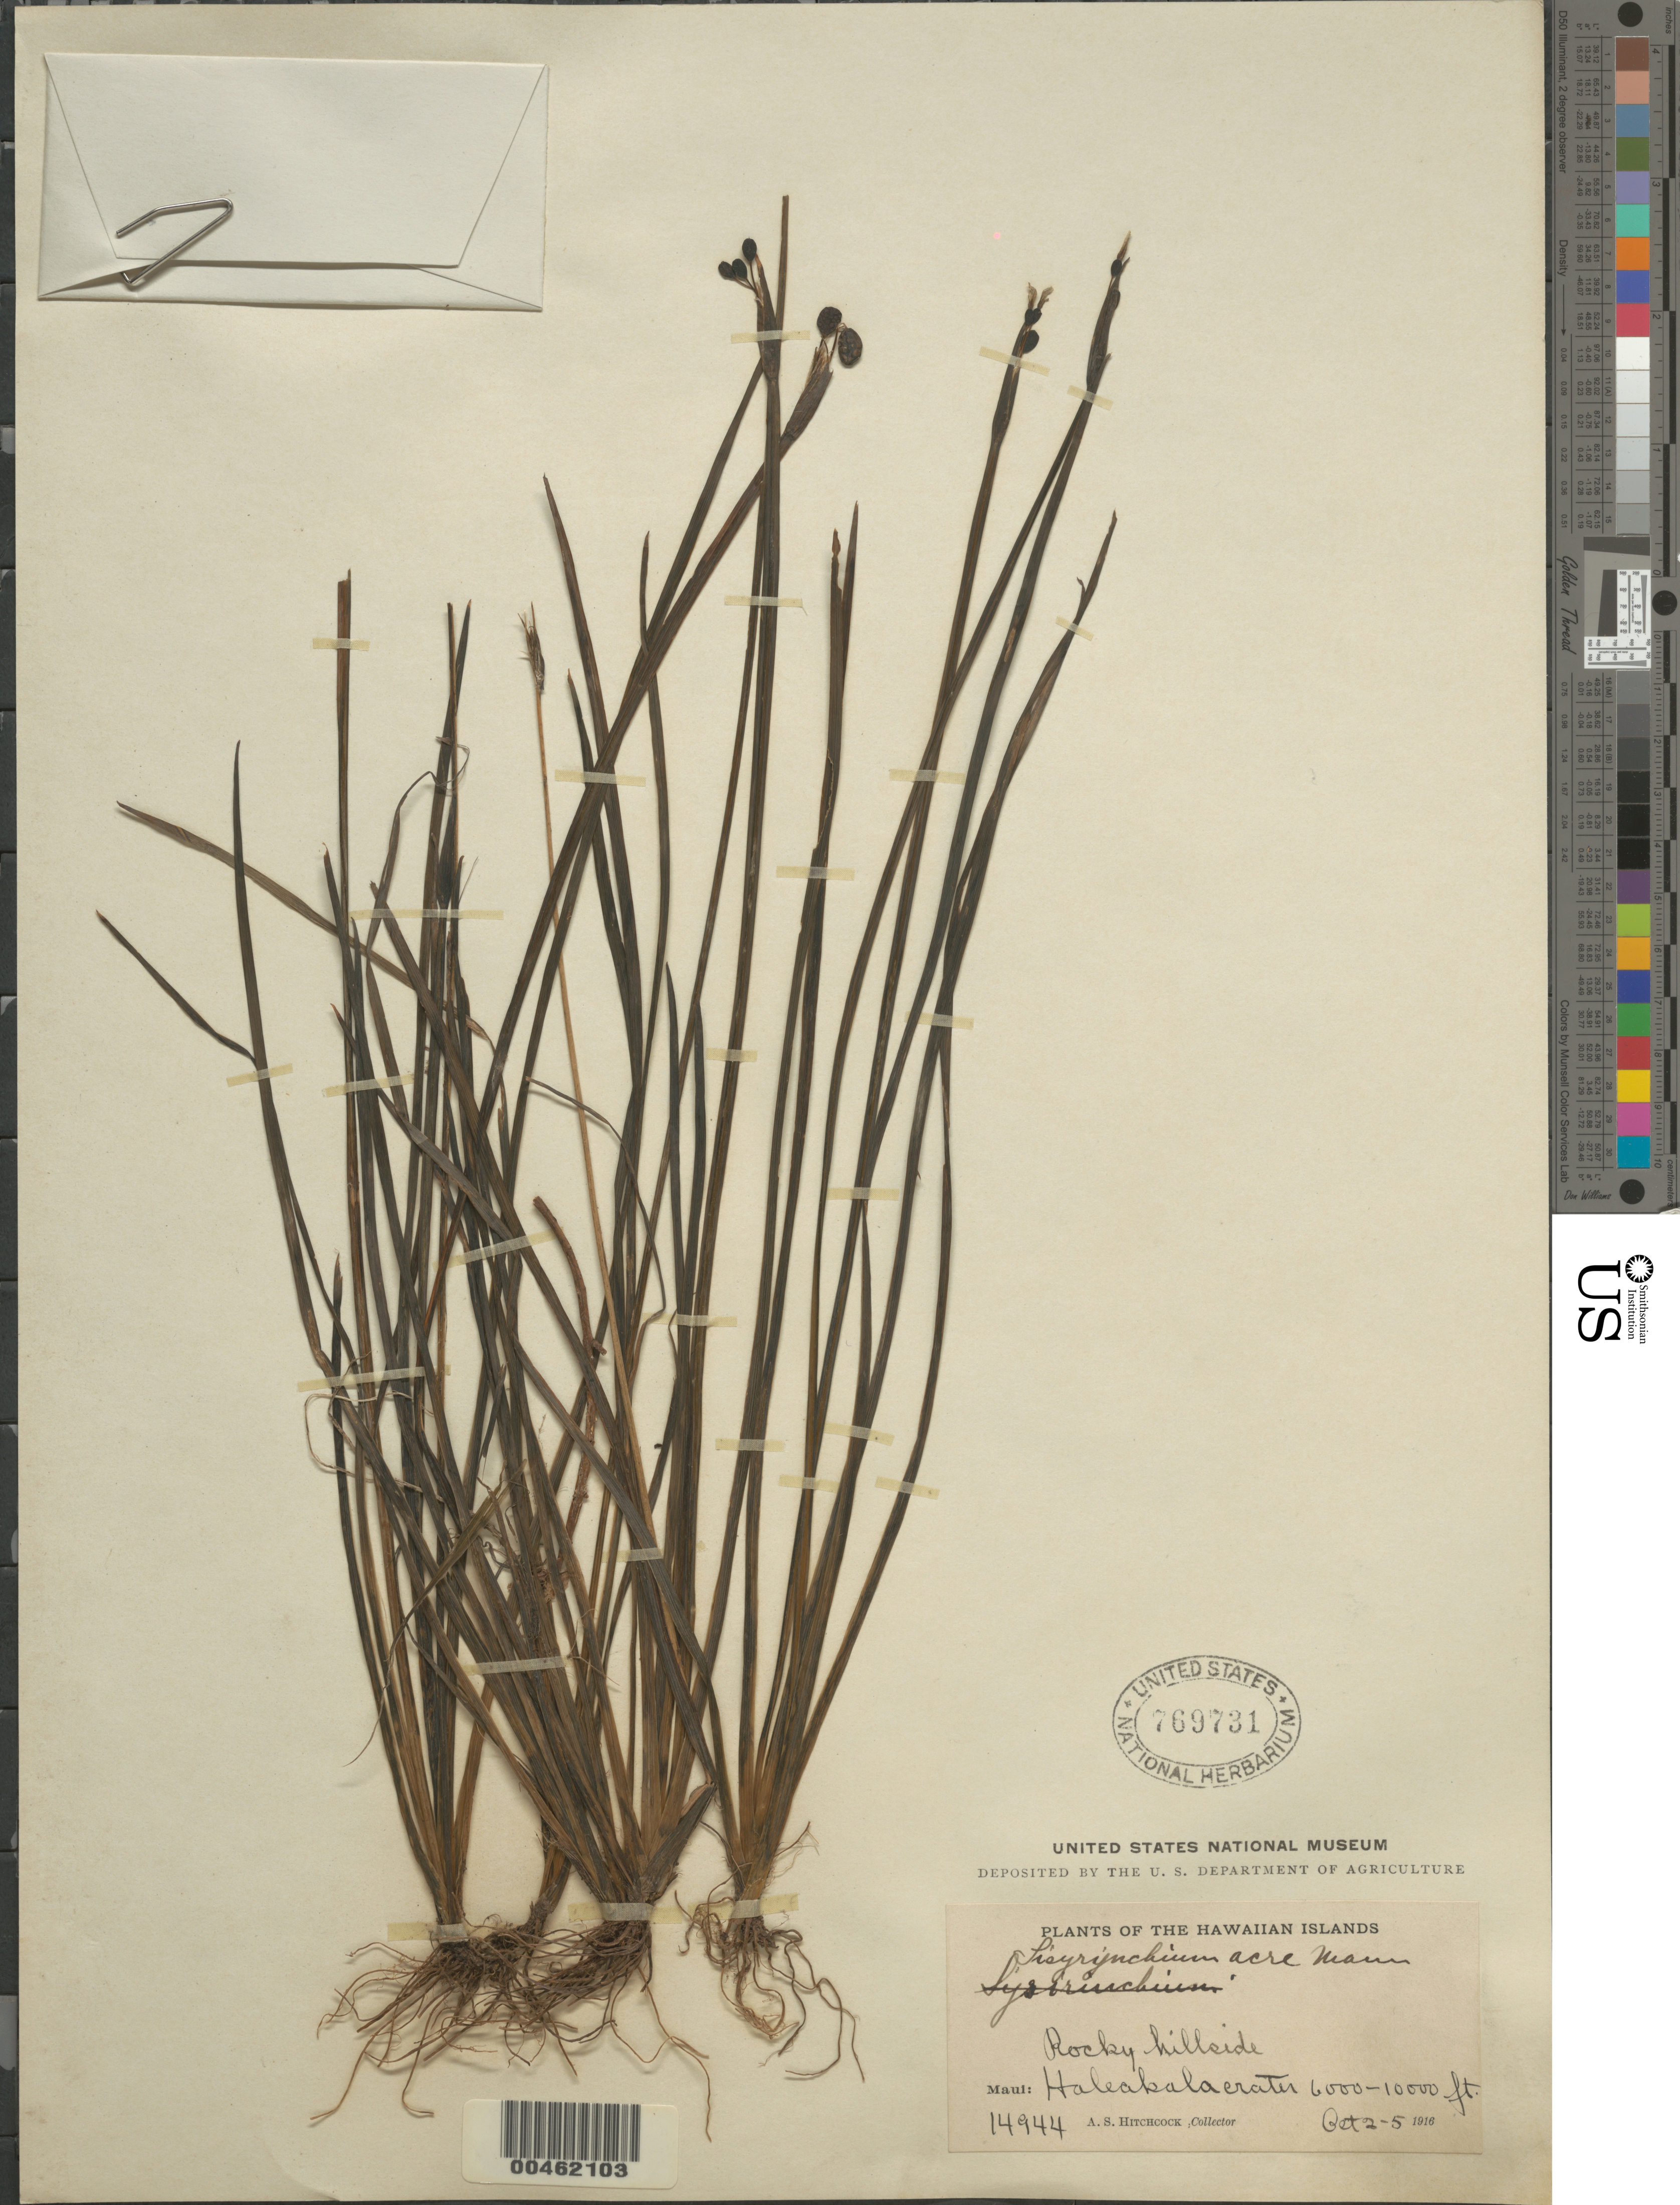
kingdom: Plantae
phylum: Tracheophyta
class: Liliopsida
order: Asparagales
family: Iridaceae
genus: Sisyrinchium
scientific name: Sisyrinchium acre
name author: H. Mann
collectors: A. S. Hitchcock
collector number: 14944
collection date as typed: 2 Oct 1916 to 5 Oct 1916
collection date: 1916-10-02/1916-10-05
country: United States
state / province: Hawaii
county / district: Maui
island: Maui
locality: Haleakala crater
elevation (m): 1829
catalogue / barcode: US 769731